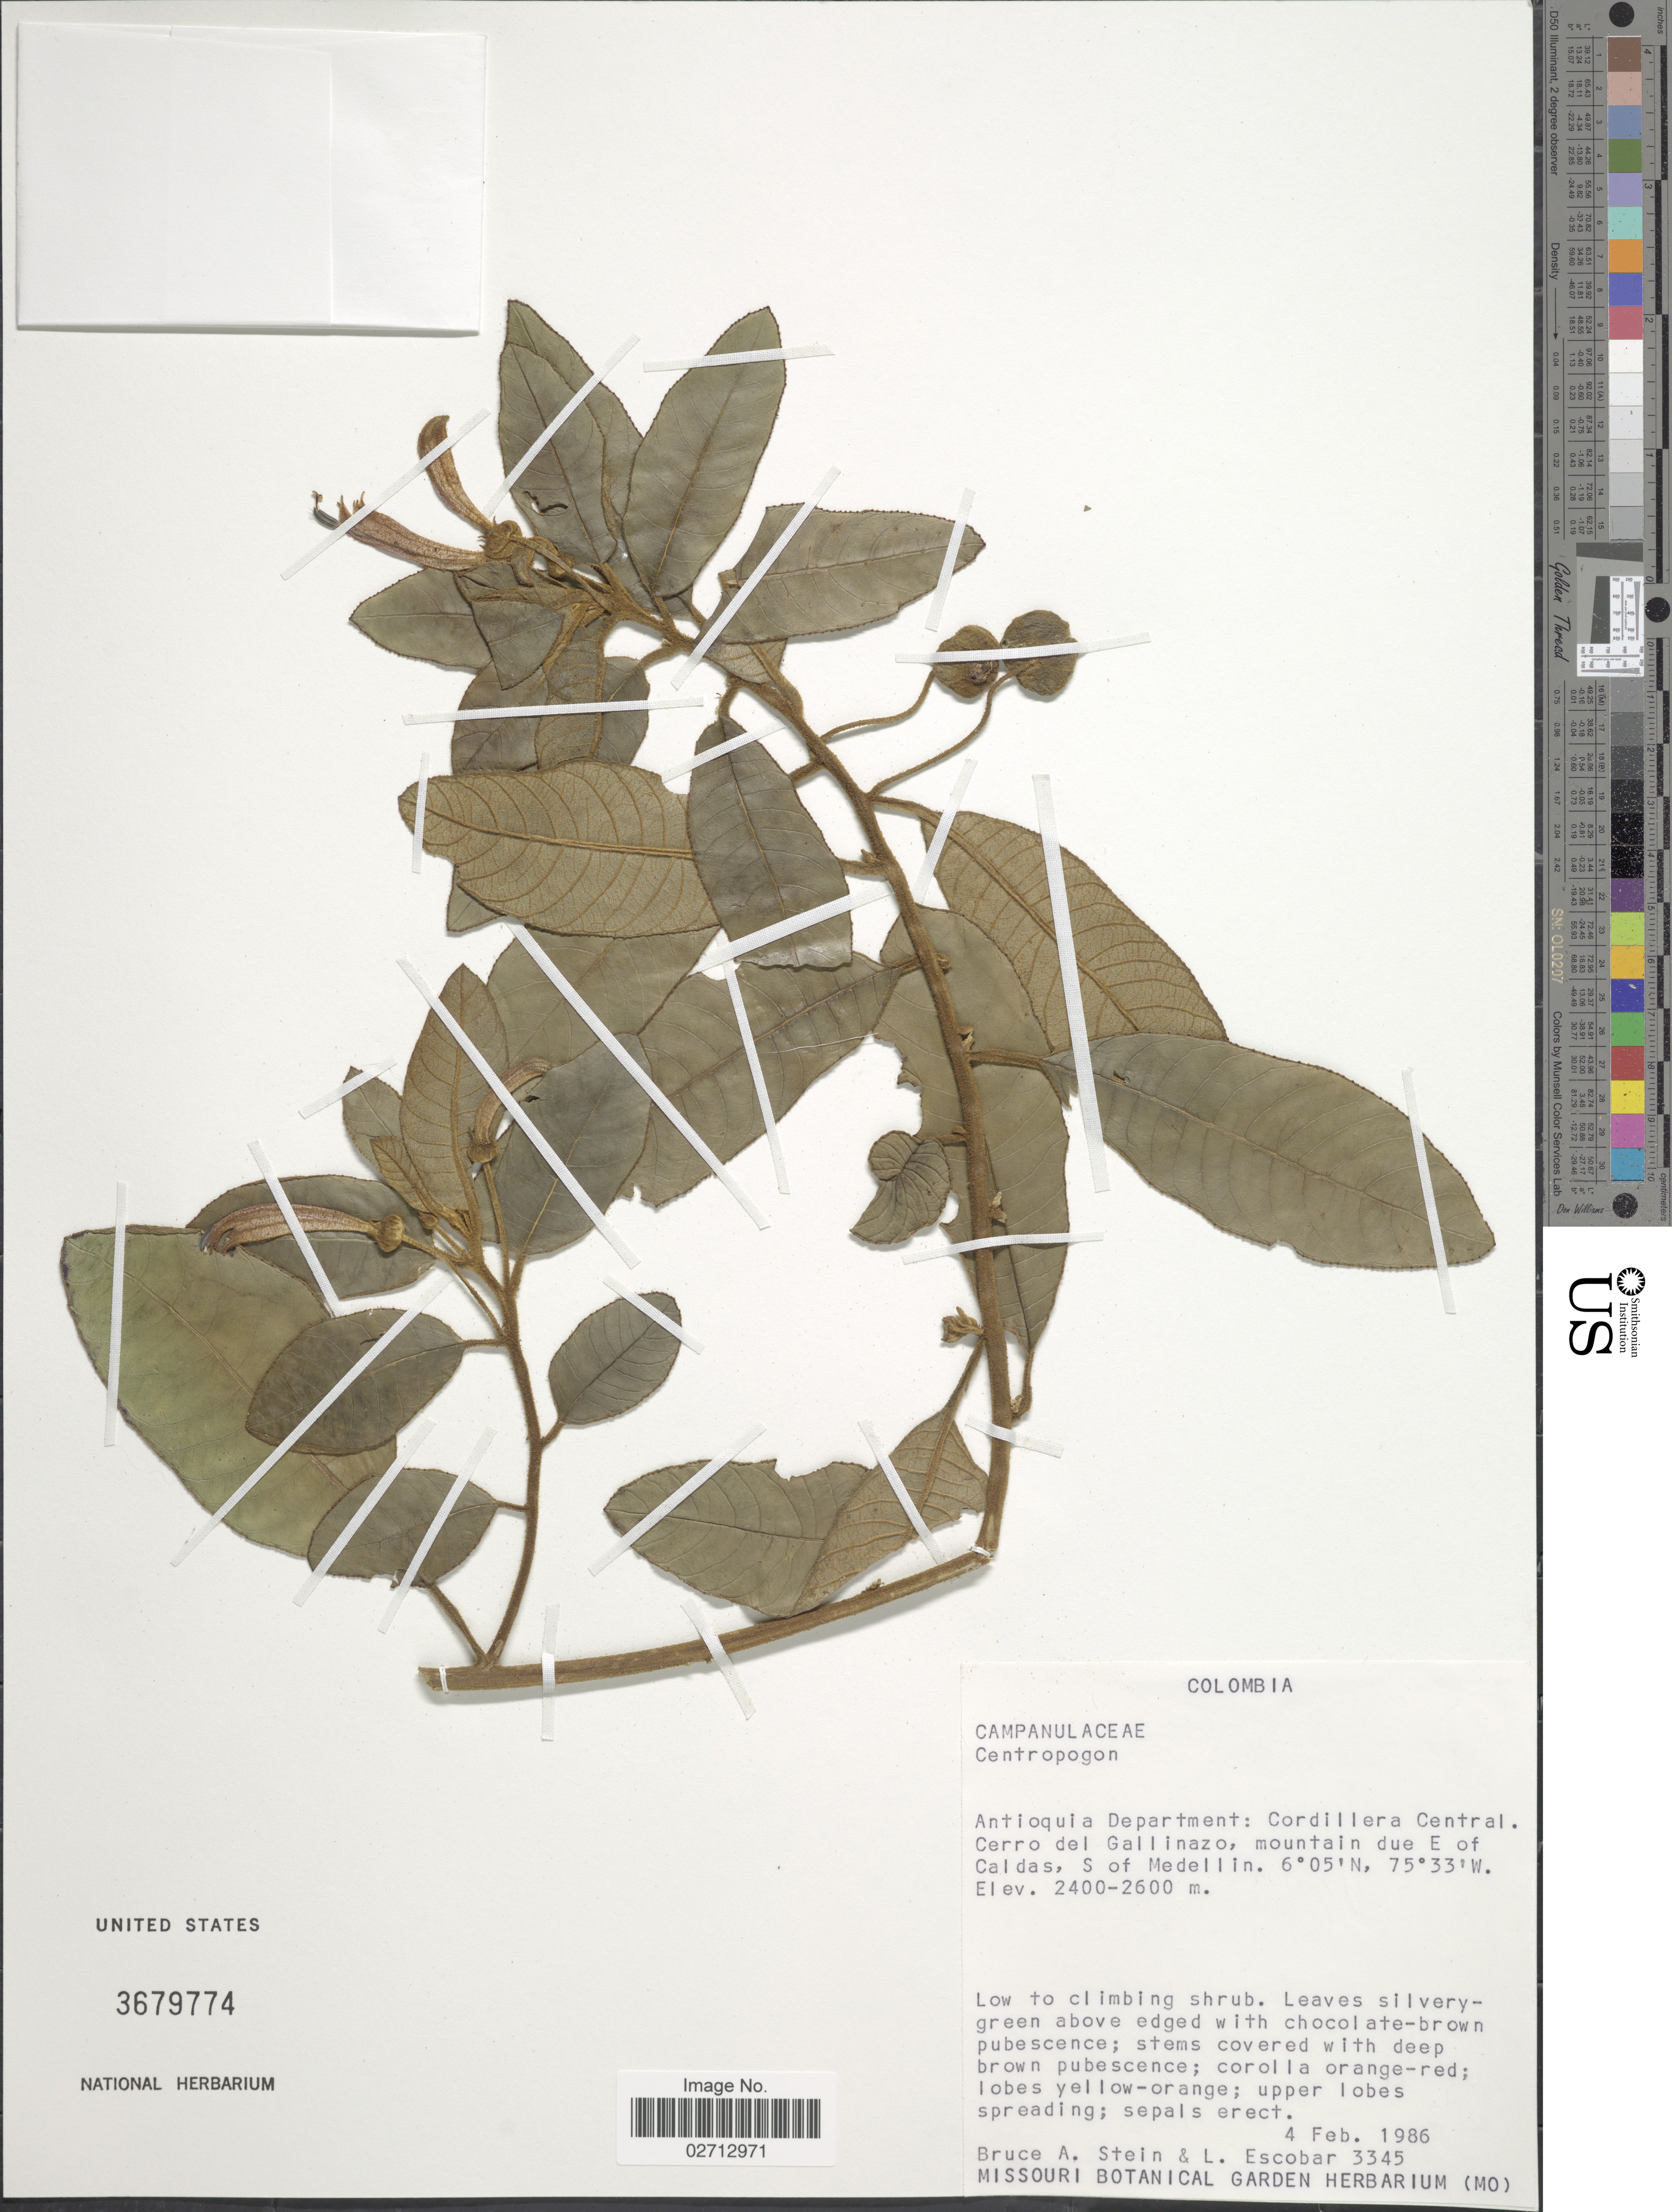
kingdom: Plantae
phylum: Tracheophyta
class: Magnoliopsida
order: Asterales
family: Campanulaceae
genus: Centropogon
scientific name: Centropogon sp.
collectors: B. A. Stein & L. Escobar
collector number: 3345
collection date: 1986-02-04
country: Colombia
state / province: Antioquia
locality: Cordillera Central. Cerro del Gallinazo, mountain due E of Caldas, S of Medellin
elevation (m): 2400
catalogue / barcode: US 3679774